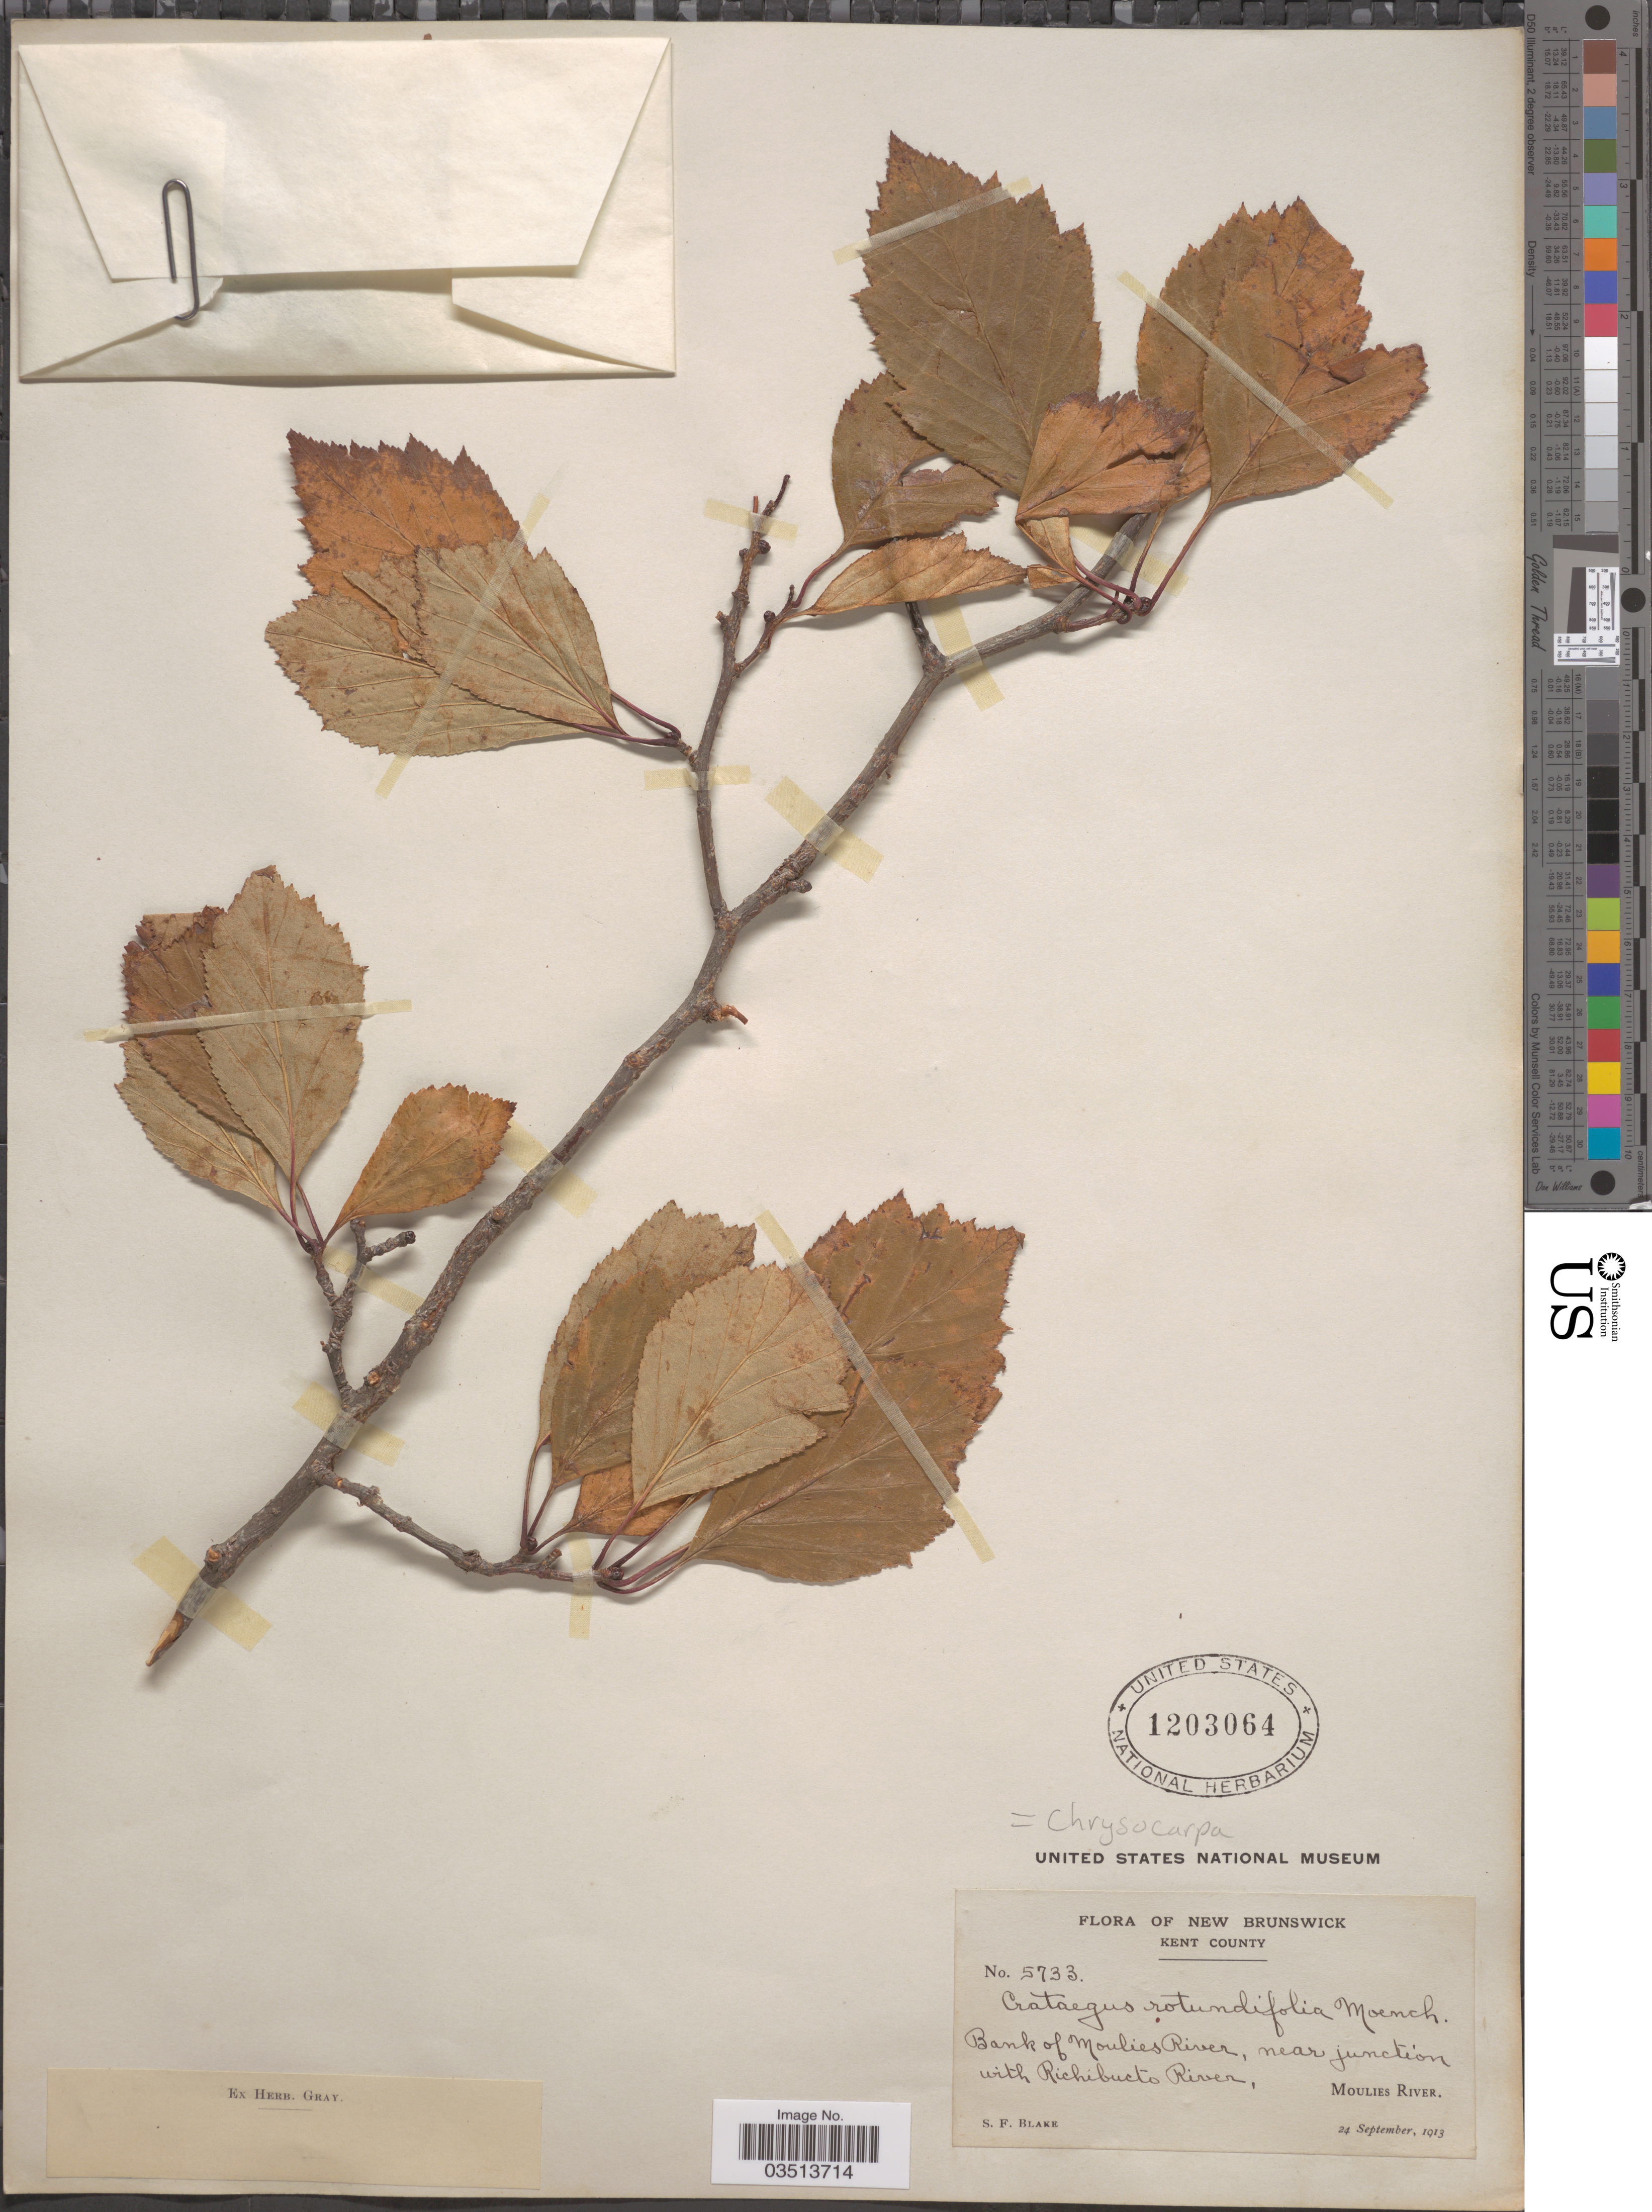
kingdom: Plantae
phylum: Tracheophyta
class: Magnoliopsida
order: Rosales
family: Rosaceae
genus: Crataegus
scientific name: Crataegus chrysocarpa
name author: Ashe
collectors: S. Blake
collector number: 5733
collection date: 1913-09-24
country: Canada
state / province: New Brunswick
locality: Kent County. Bank of Moulies River, near junction with Richibucto River, Moulies River.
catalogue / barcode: US 1203064